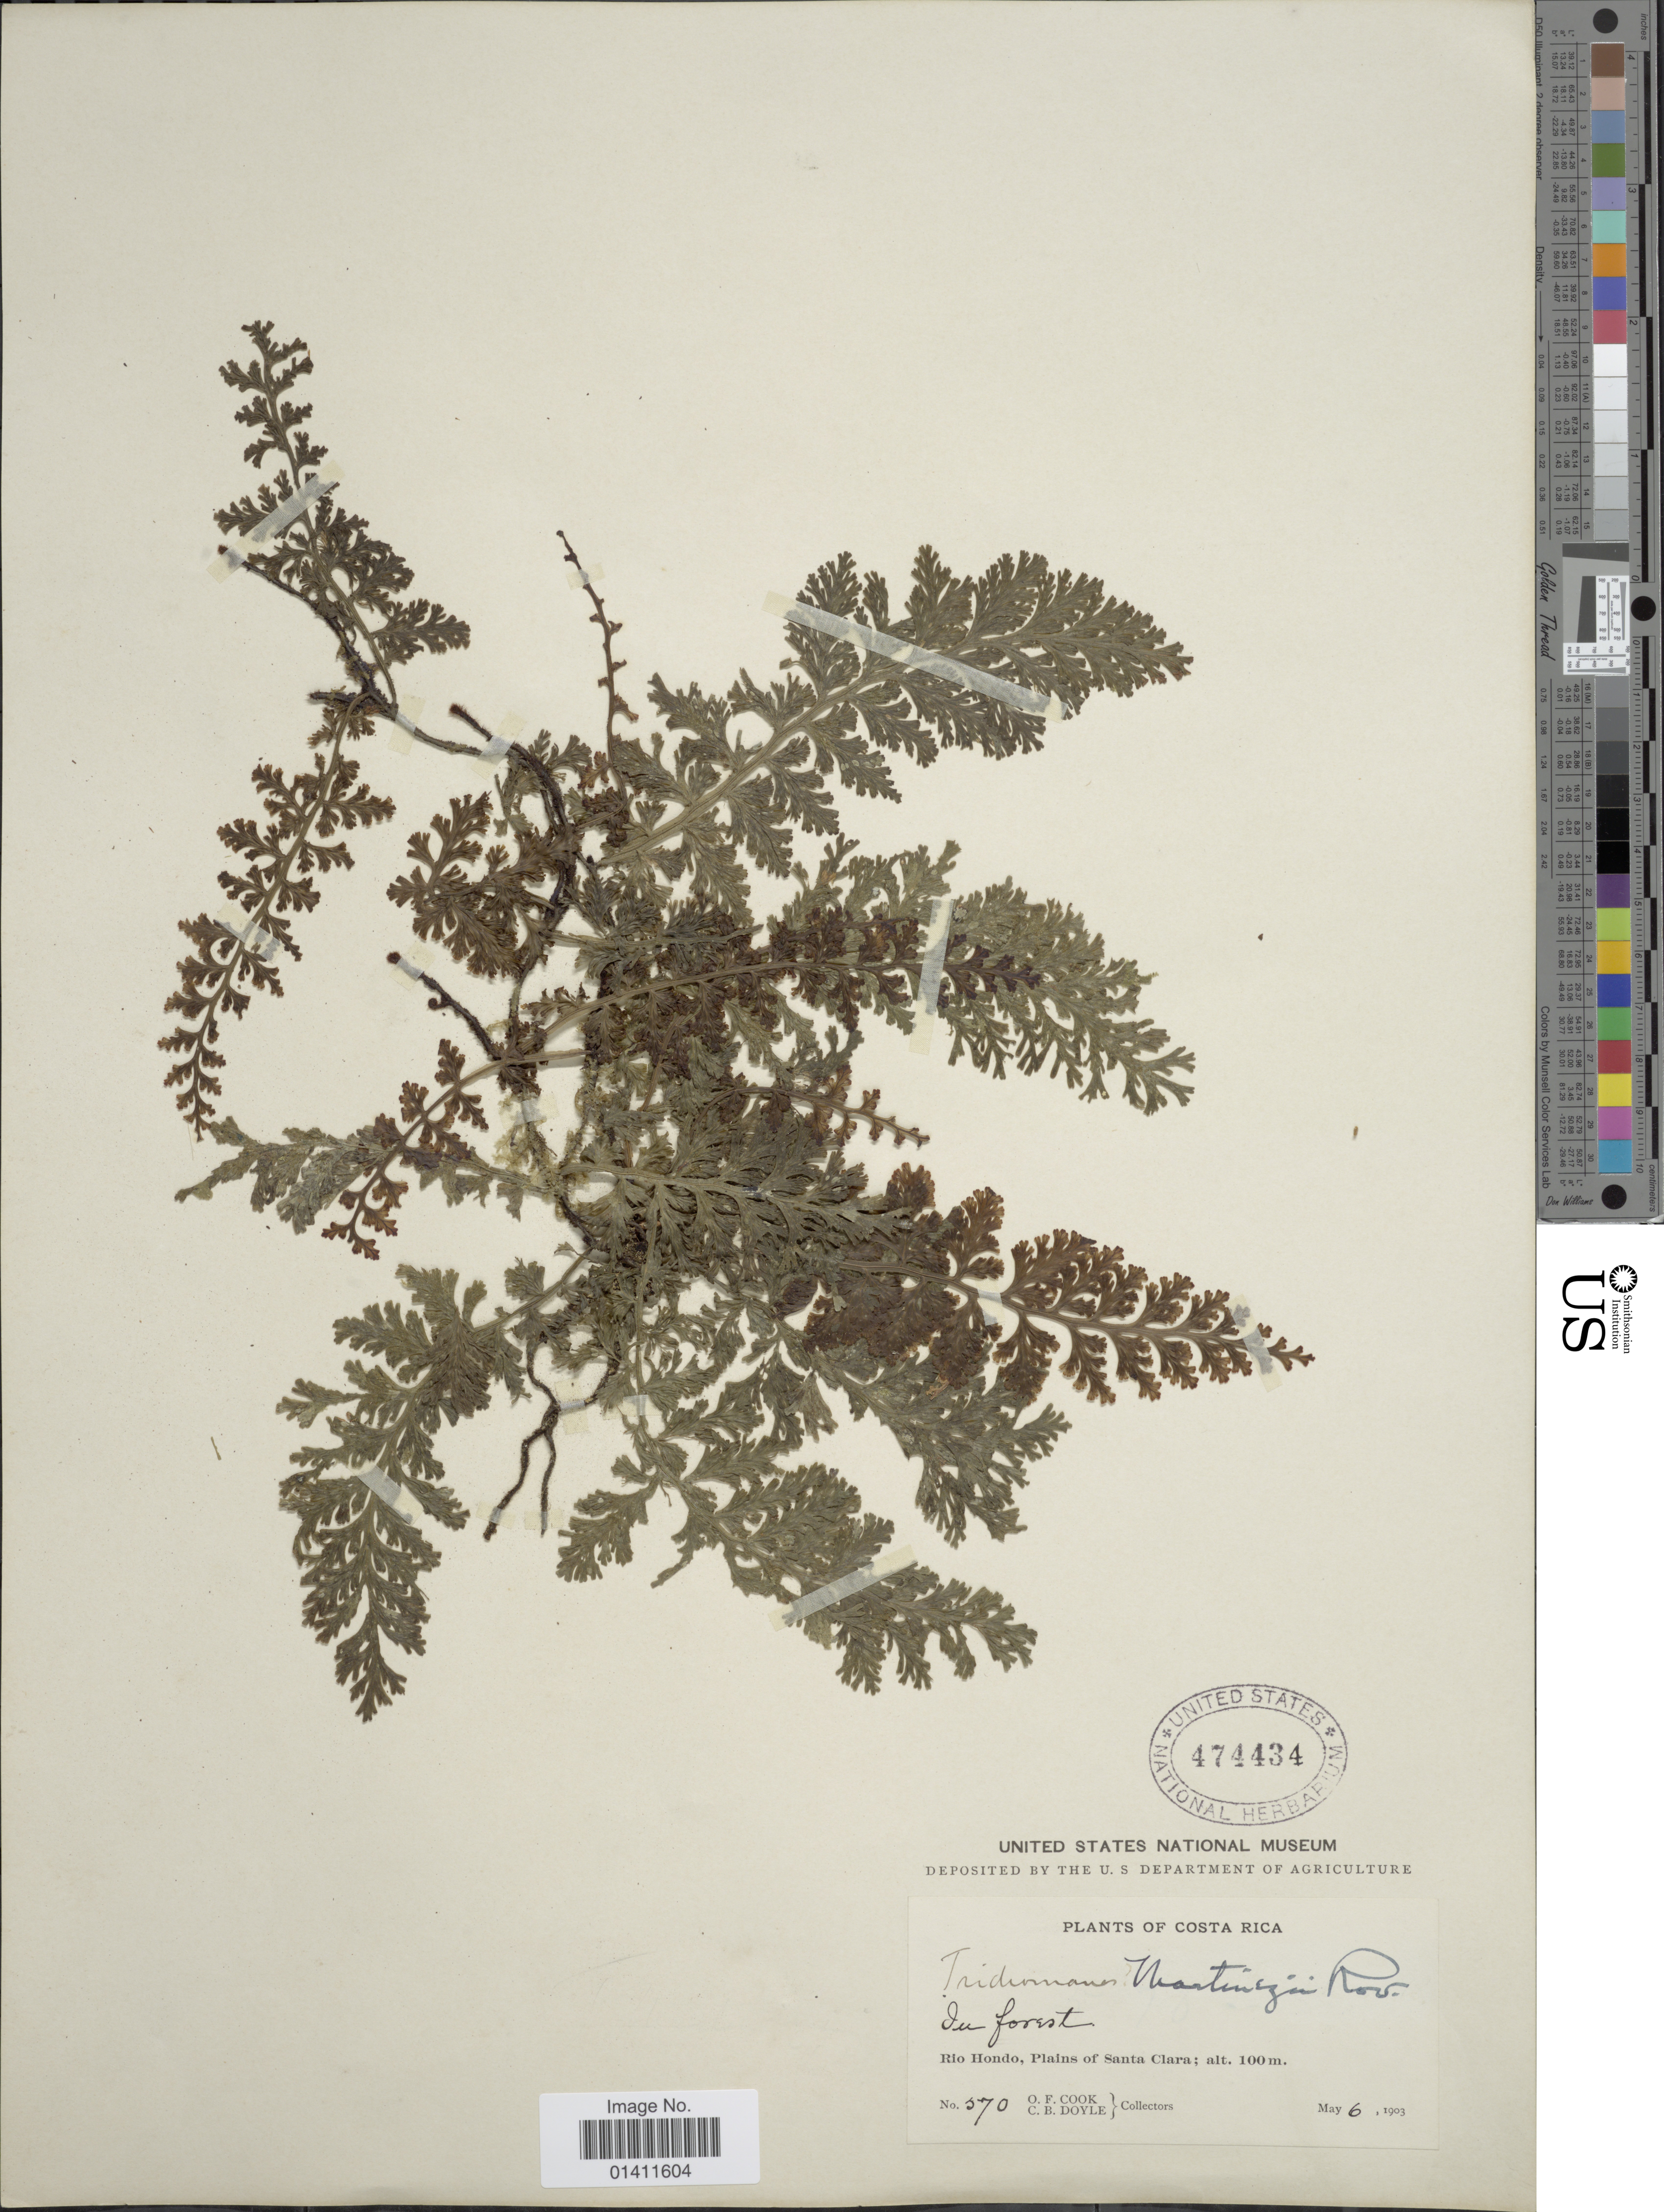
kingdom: Plantae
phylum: Tracheophyta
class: Polypodiopsida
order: Hymenophyllales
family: Hymenophyllaceae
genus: Vandenboschia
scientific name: Vandenboschia collariata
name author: (Bosch) Ebihara & K. Iwats.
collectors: O. F. Cook & C. Doyle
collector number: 570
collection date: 1903-05-06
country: Costa Rica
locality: Rio Hondo, Plains of Santa Clara.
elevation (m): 100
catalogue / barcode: US 474434